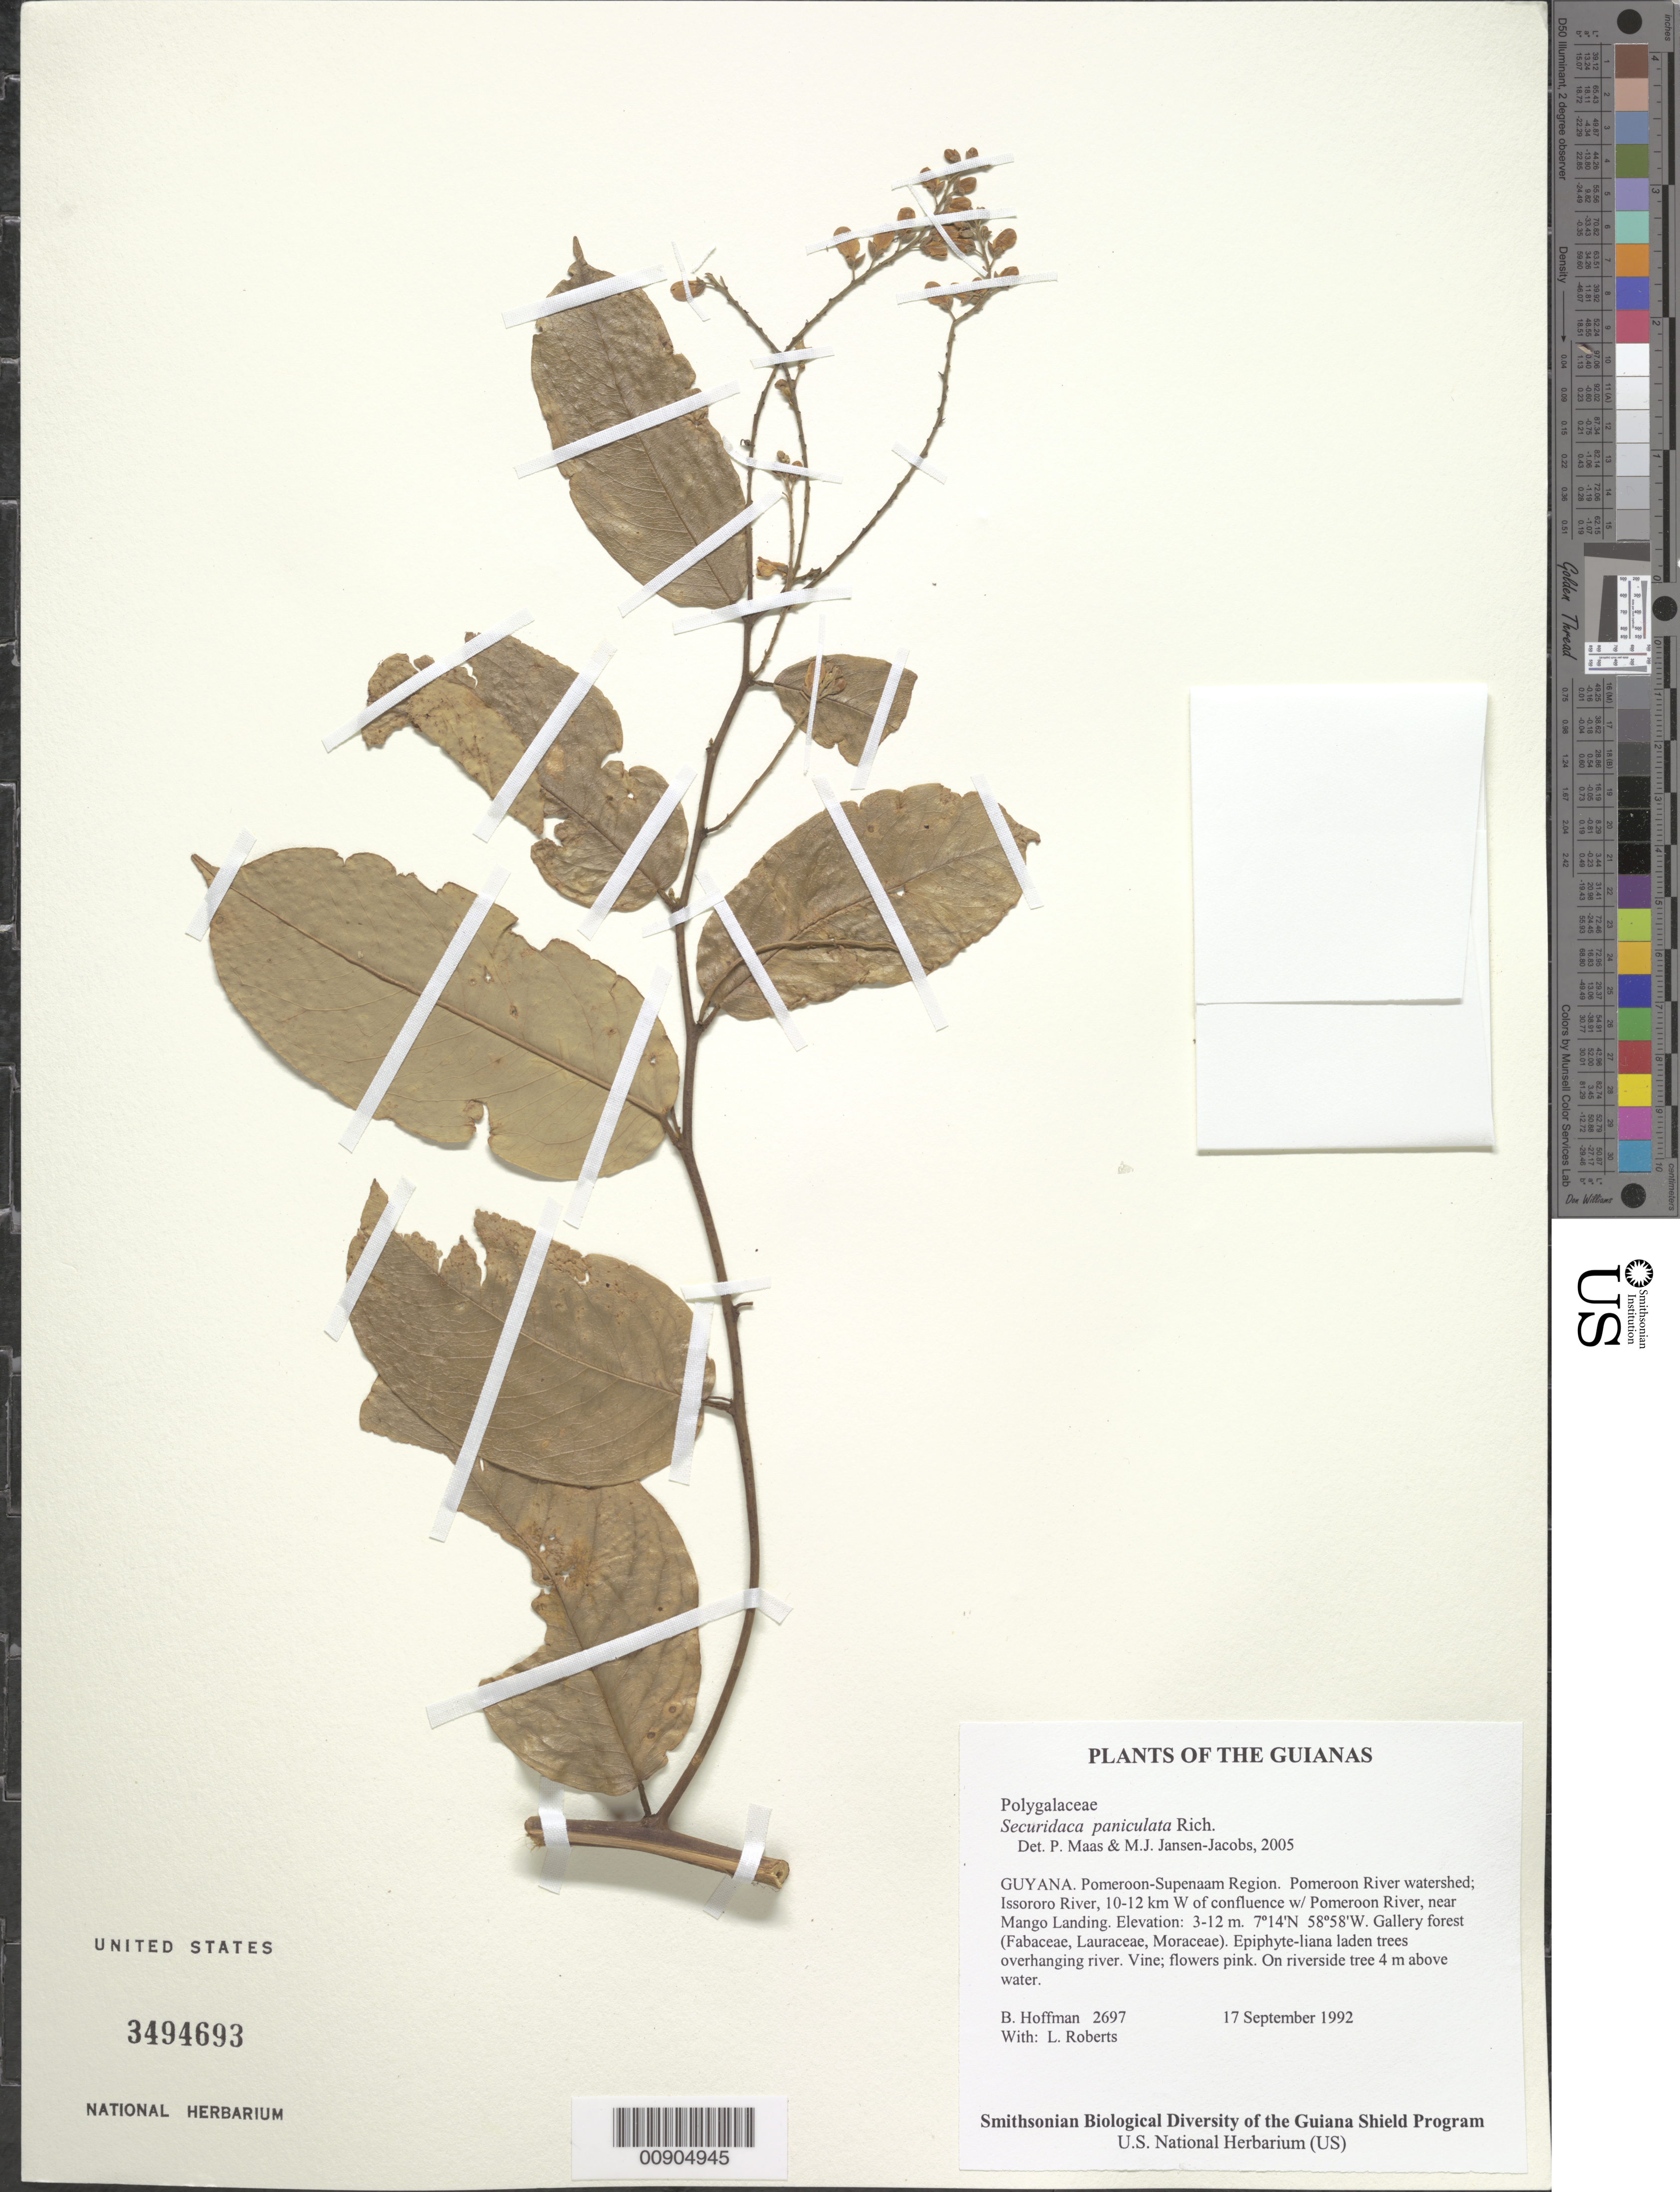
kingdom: Plantae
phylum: Tracheophyta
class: Magnoliopsida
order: Fabales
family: Polygalaceae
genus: Securidaca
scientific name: Securidaca paniculata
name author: Rich.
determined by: Maas, P. J.; Jansen-Jacobs, M. J.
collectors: B. Hoffman & L. Roberts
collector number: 2697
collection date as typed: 17 September 1992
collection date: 1992-09-17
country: Guyana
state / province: Pomeroon-Supenaam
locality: Pomeroon River watershed; Issororo River, 10-12 km W of confluence w/ Pomeroon River, near Mango Landing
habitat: Gallery forest (Fabaceae, Lauraceae, Moraceae). Epiphyte-liana laden trees overhanging river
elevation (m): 3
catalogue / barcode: US 3494693